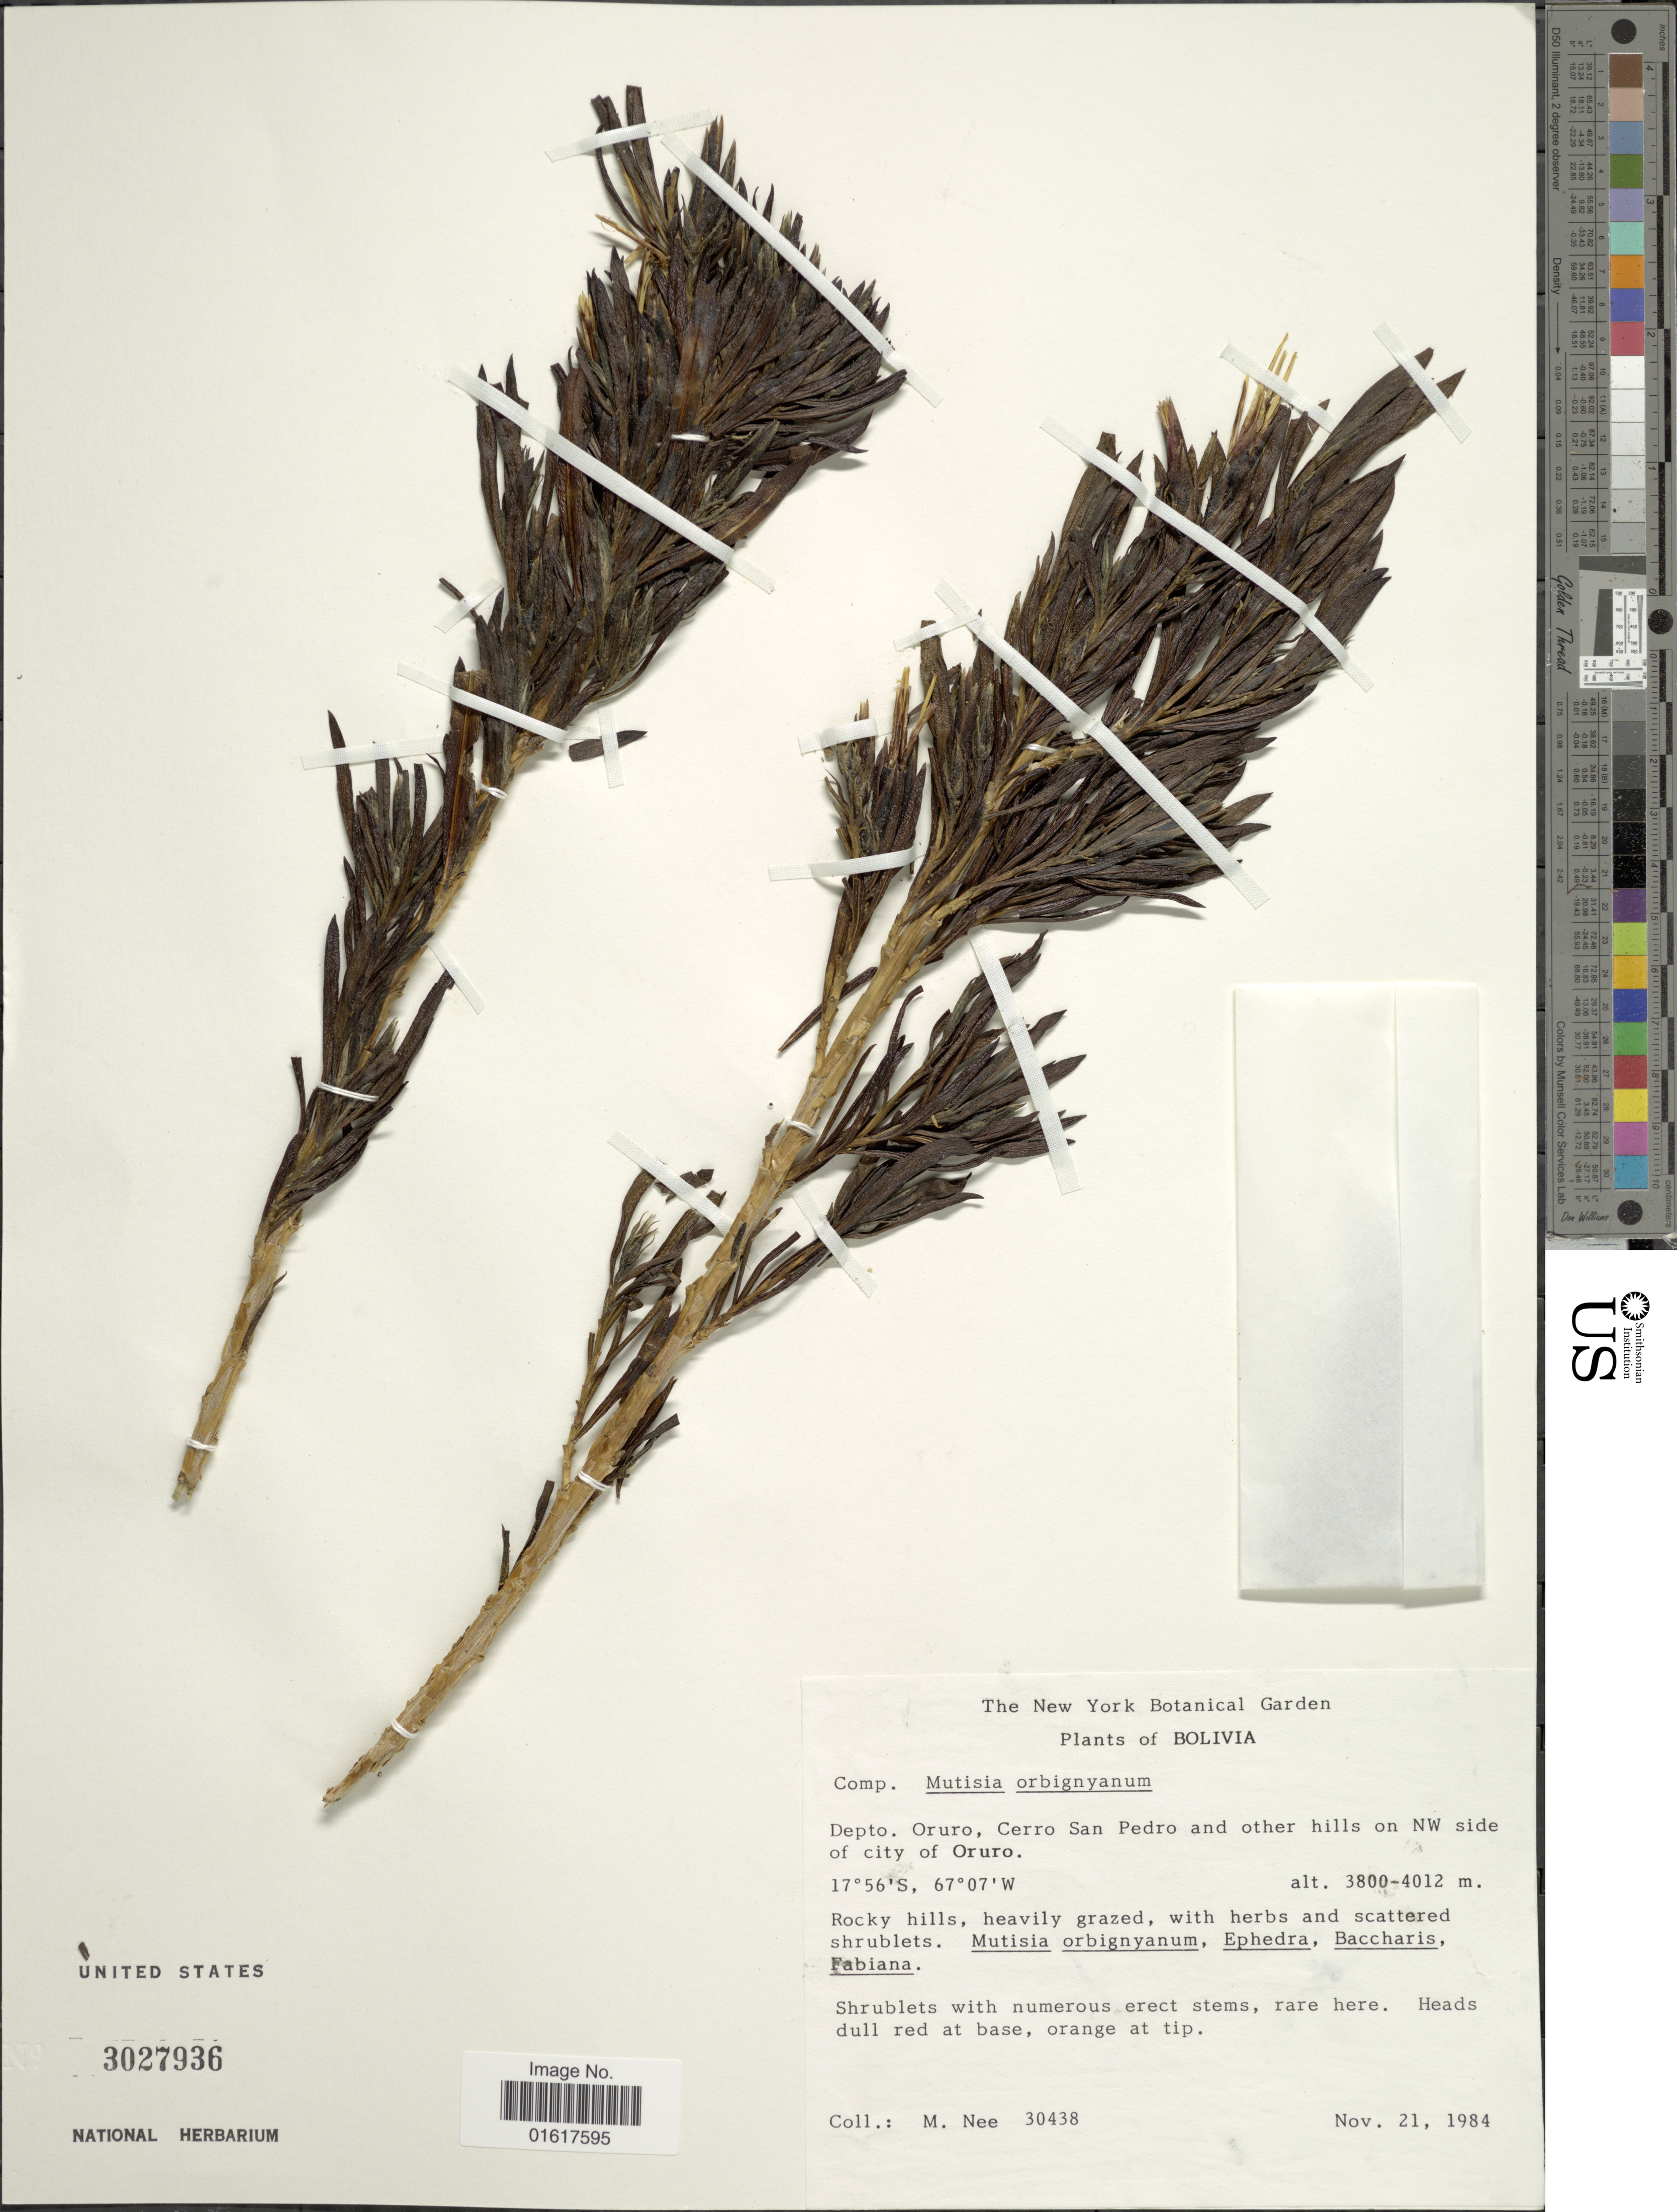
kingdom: Plantae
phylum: Tracheophyta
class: Magnoliopsida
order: Asterales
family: Asteraceae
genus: Mutisia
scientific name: Mutisia orbignyana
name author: Wedd.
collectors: M. Nee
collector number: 30438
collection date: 1984-11-21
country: Bolivia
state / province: Oruro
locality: Cerro San Pedro and other hills on NW side of city of Oruro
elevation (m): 3800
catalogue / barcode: US 3027936